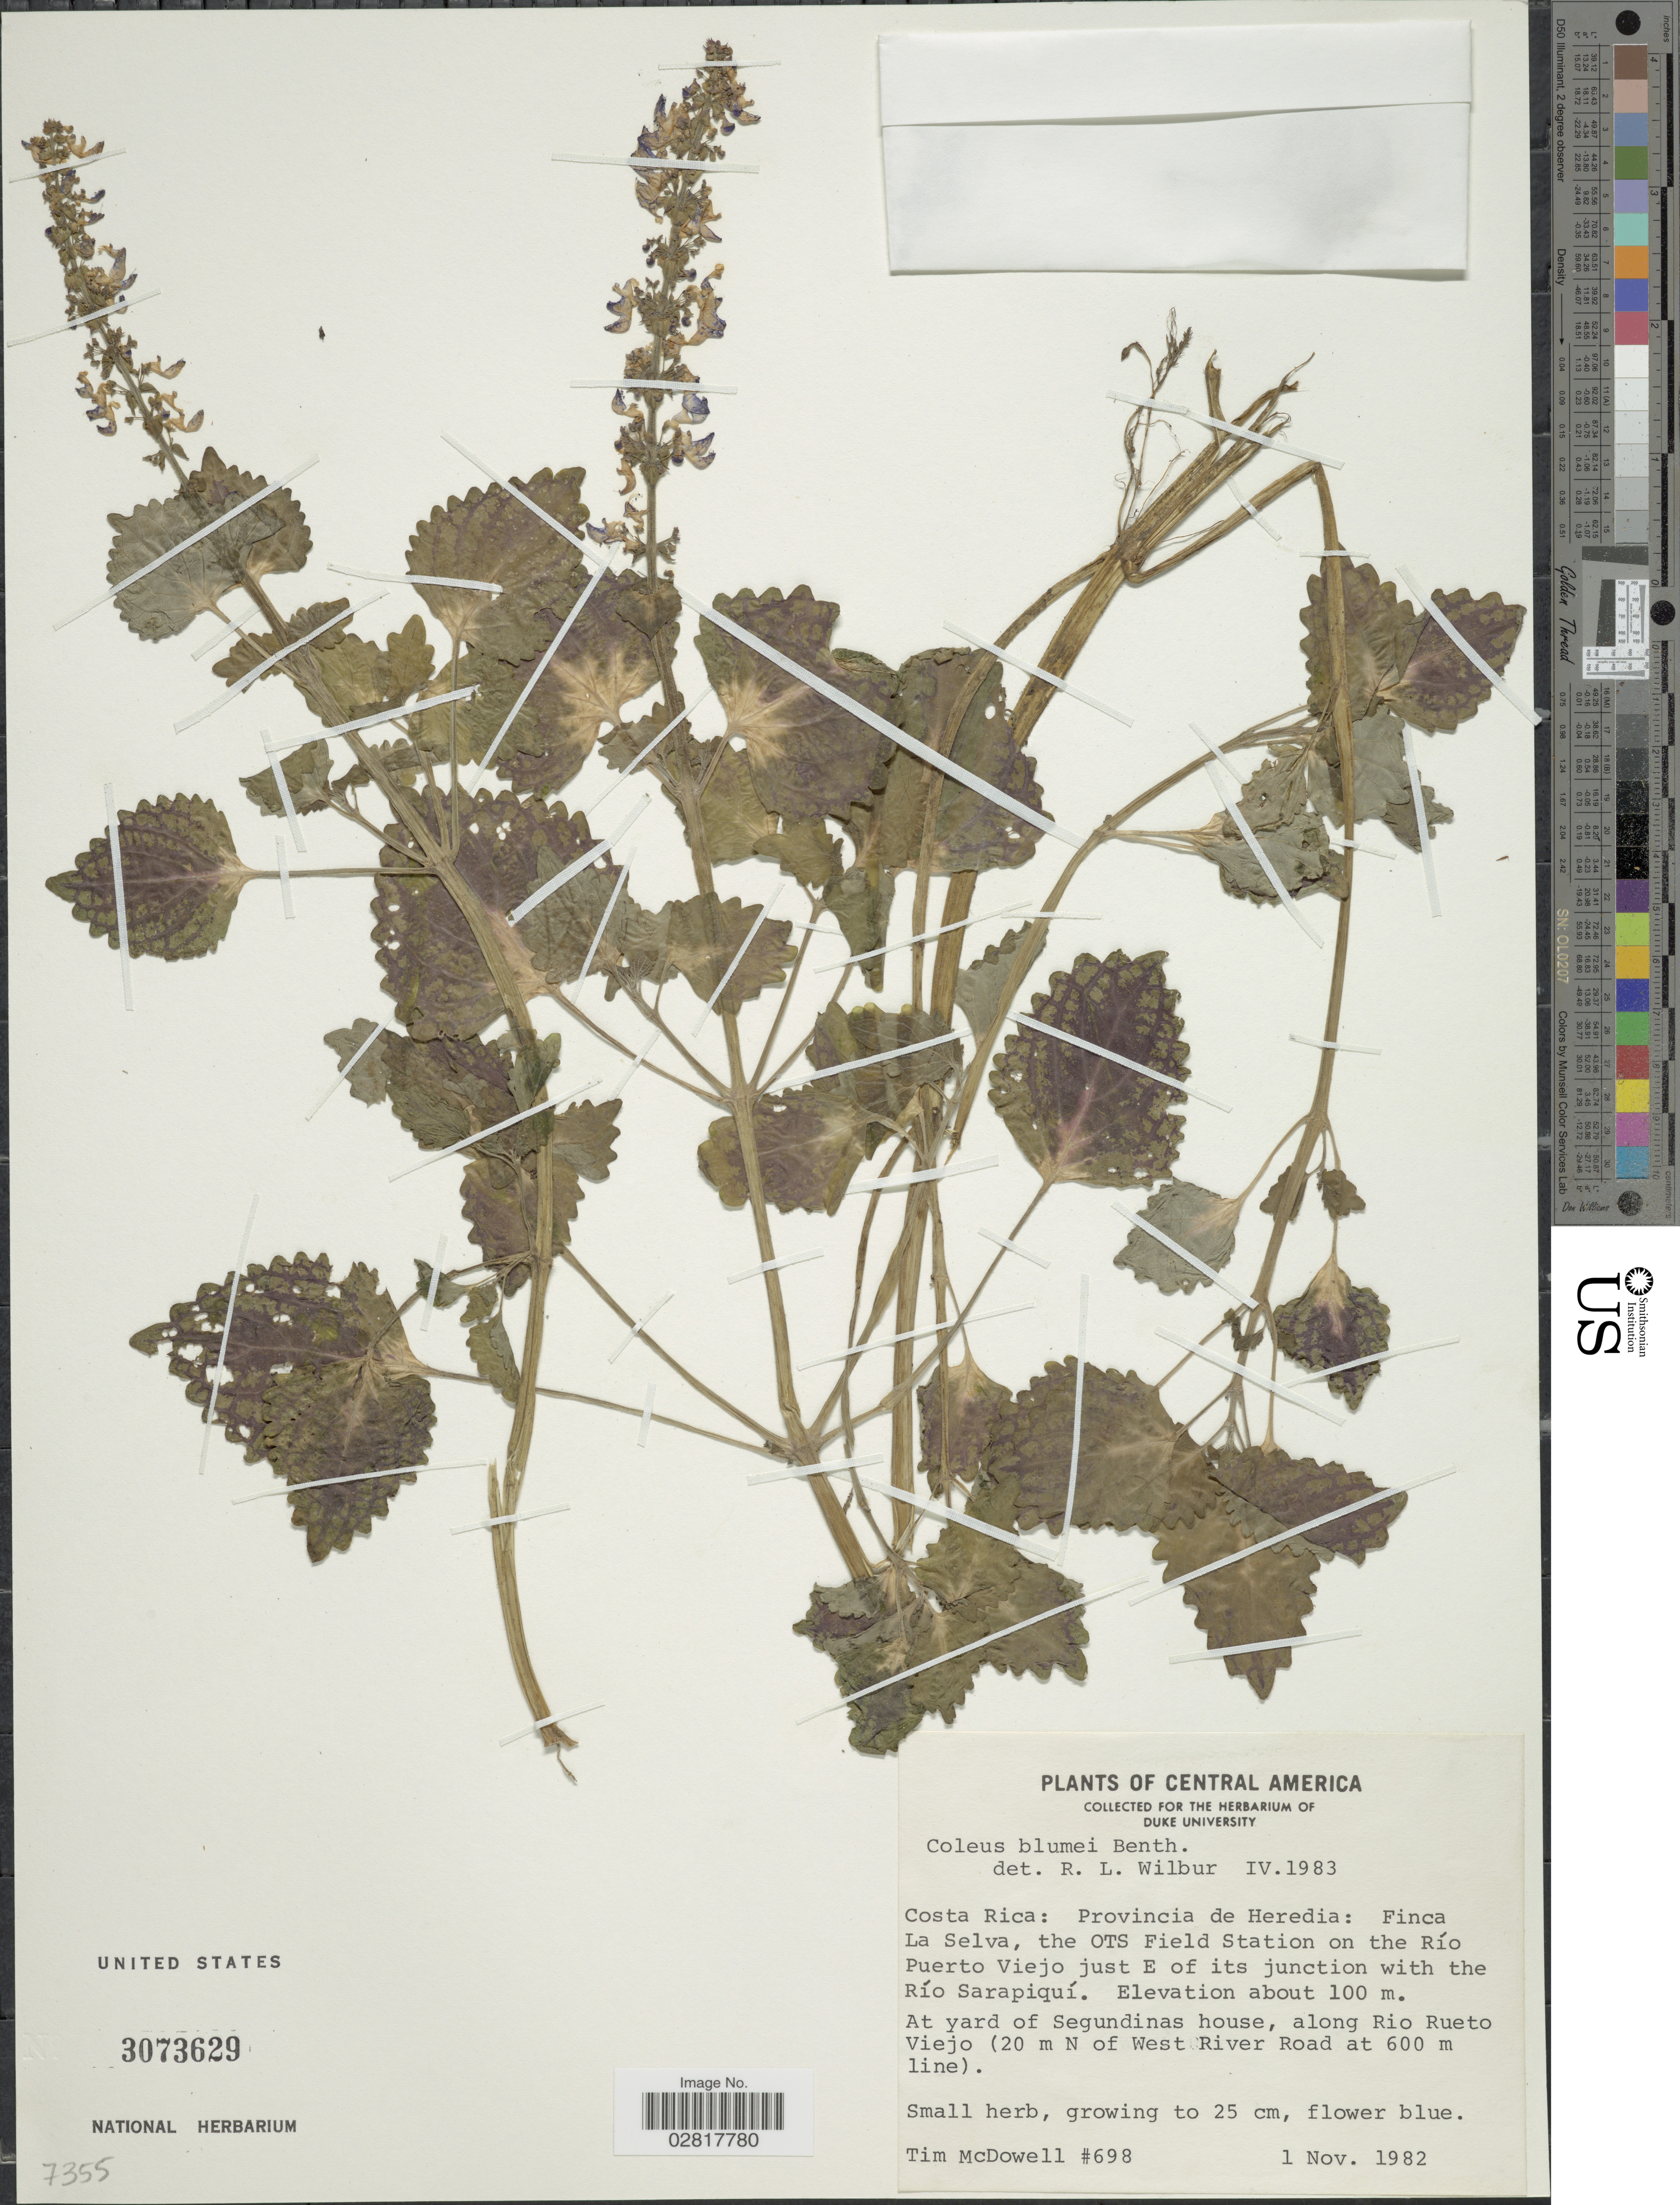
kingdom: Plantae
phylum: Tracheophyta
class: Magnoliopsida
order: Lamiales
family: Lamiaceae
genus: Plectranthus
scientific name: Plectranthus scutellarioides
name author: (L.) R. Br.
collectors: T. McDowell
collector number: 698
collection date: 1982-11-01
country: Costa Rica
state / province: Heredia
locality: Central America. Finca La Selva, the OTS Field Station on the Río Puerto Viejo just E of its junction with the Río Sarapiquí. At yard of Segundias house, along Rio Rueto Viejo (20 m N of West River Road at 600 m line).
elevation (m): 100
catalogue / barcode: US 3073629